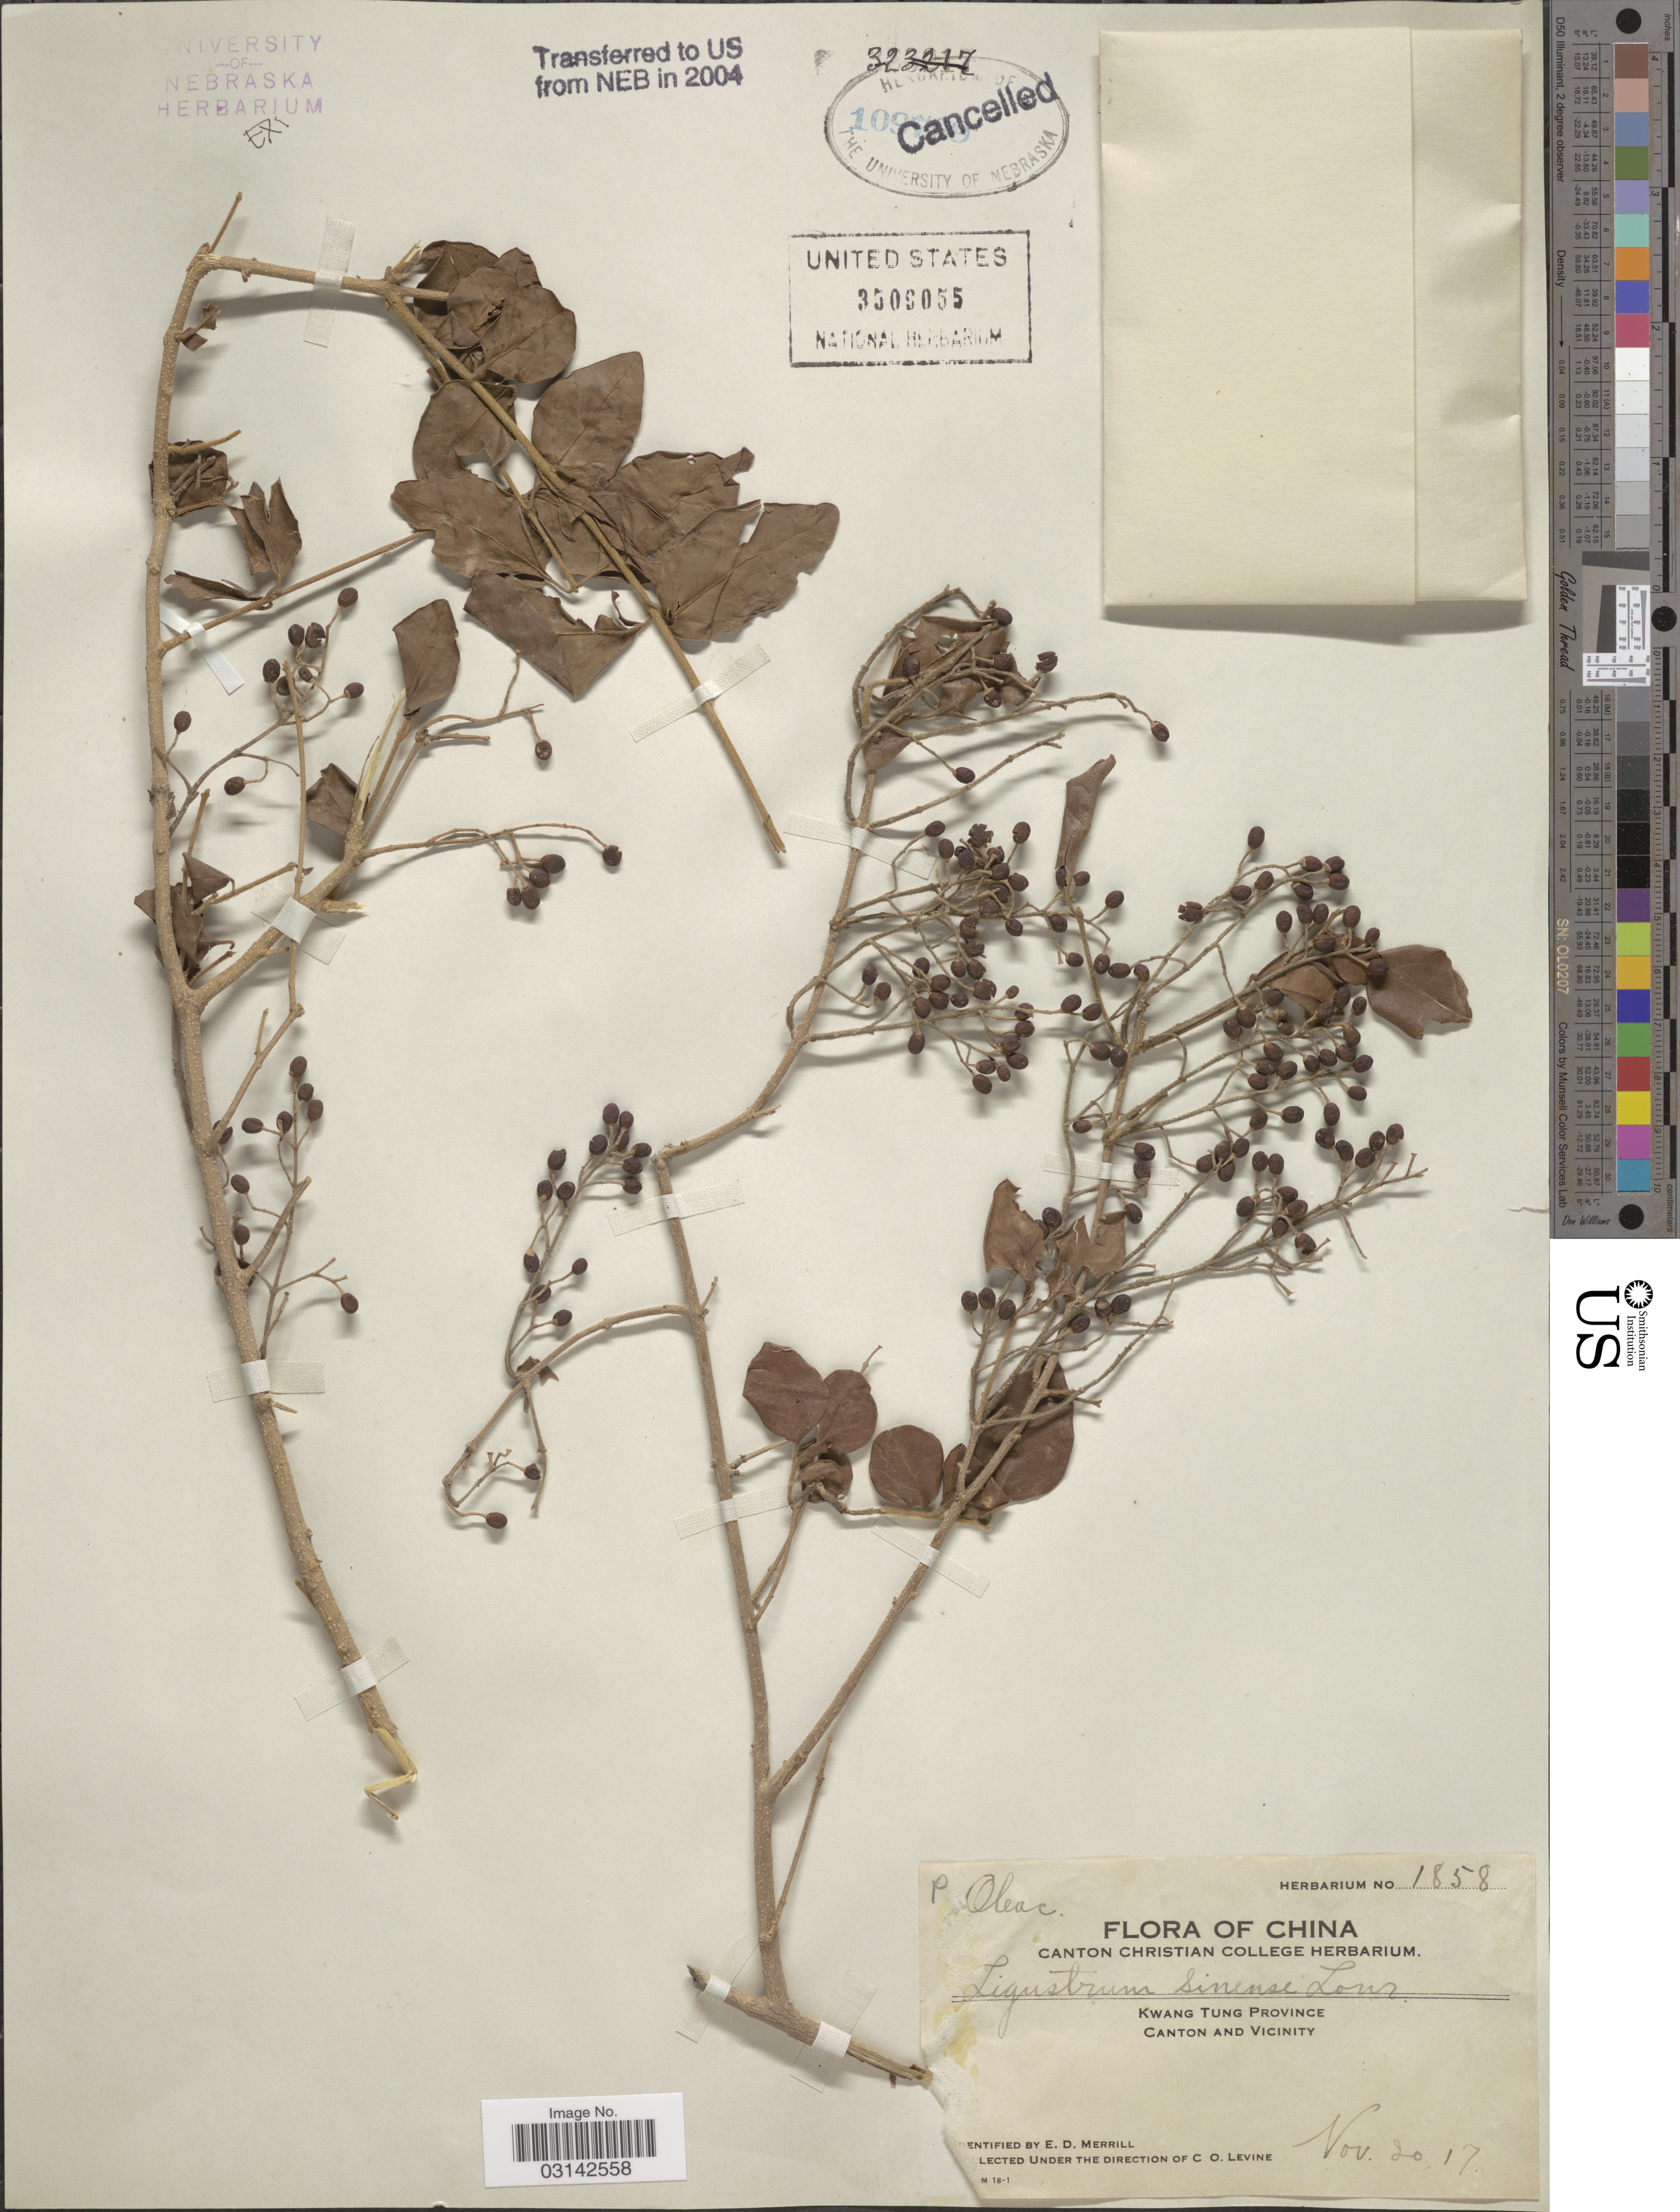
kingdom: Plantae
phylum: Tracheophyta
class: Magnoliopsida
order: Lamiales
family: Oleaceae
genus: Ligustrum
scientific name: Ligustrum sinense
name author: Lour.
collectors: C. O. Levine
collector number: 1858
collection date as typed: Transcribed d/m/y: 20/11/17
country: China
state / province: Guangdong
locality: Kwang Tung Province, Canton and Vicinity.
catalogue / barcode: US 3509055